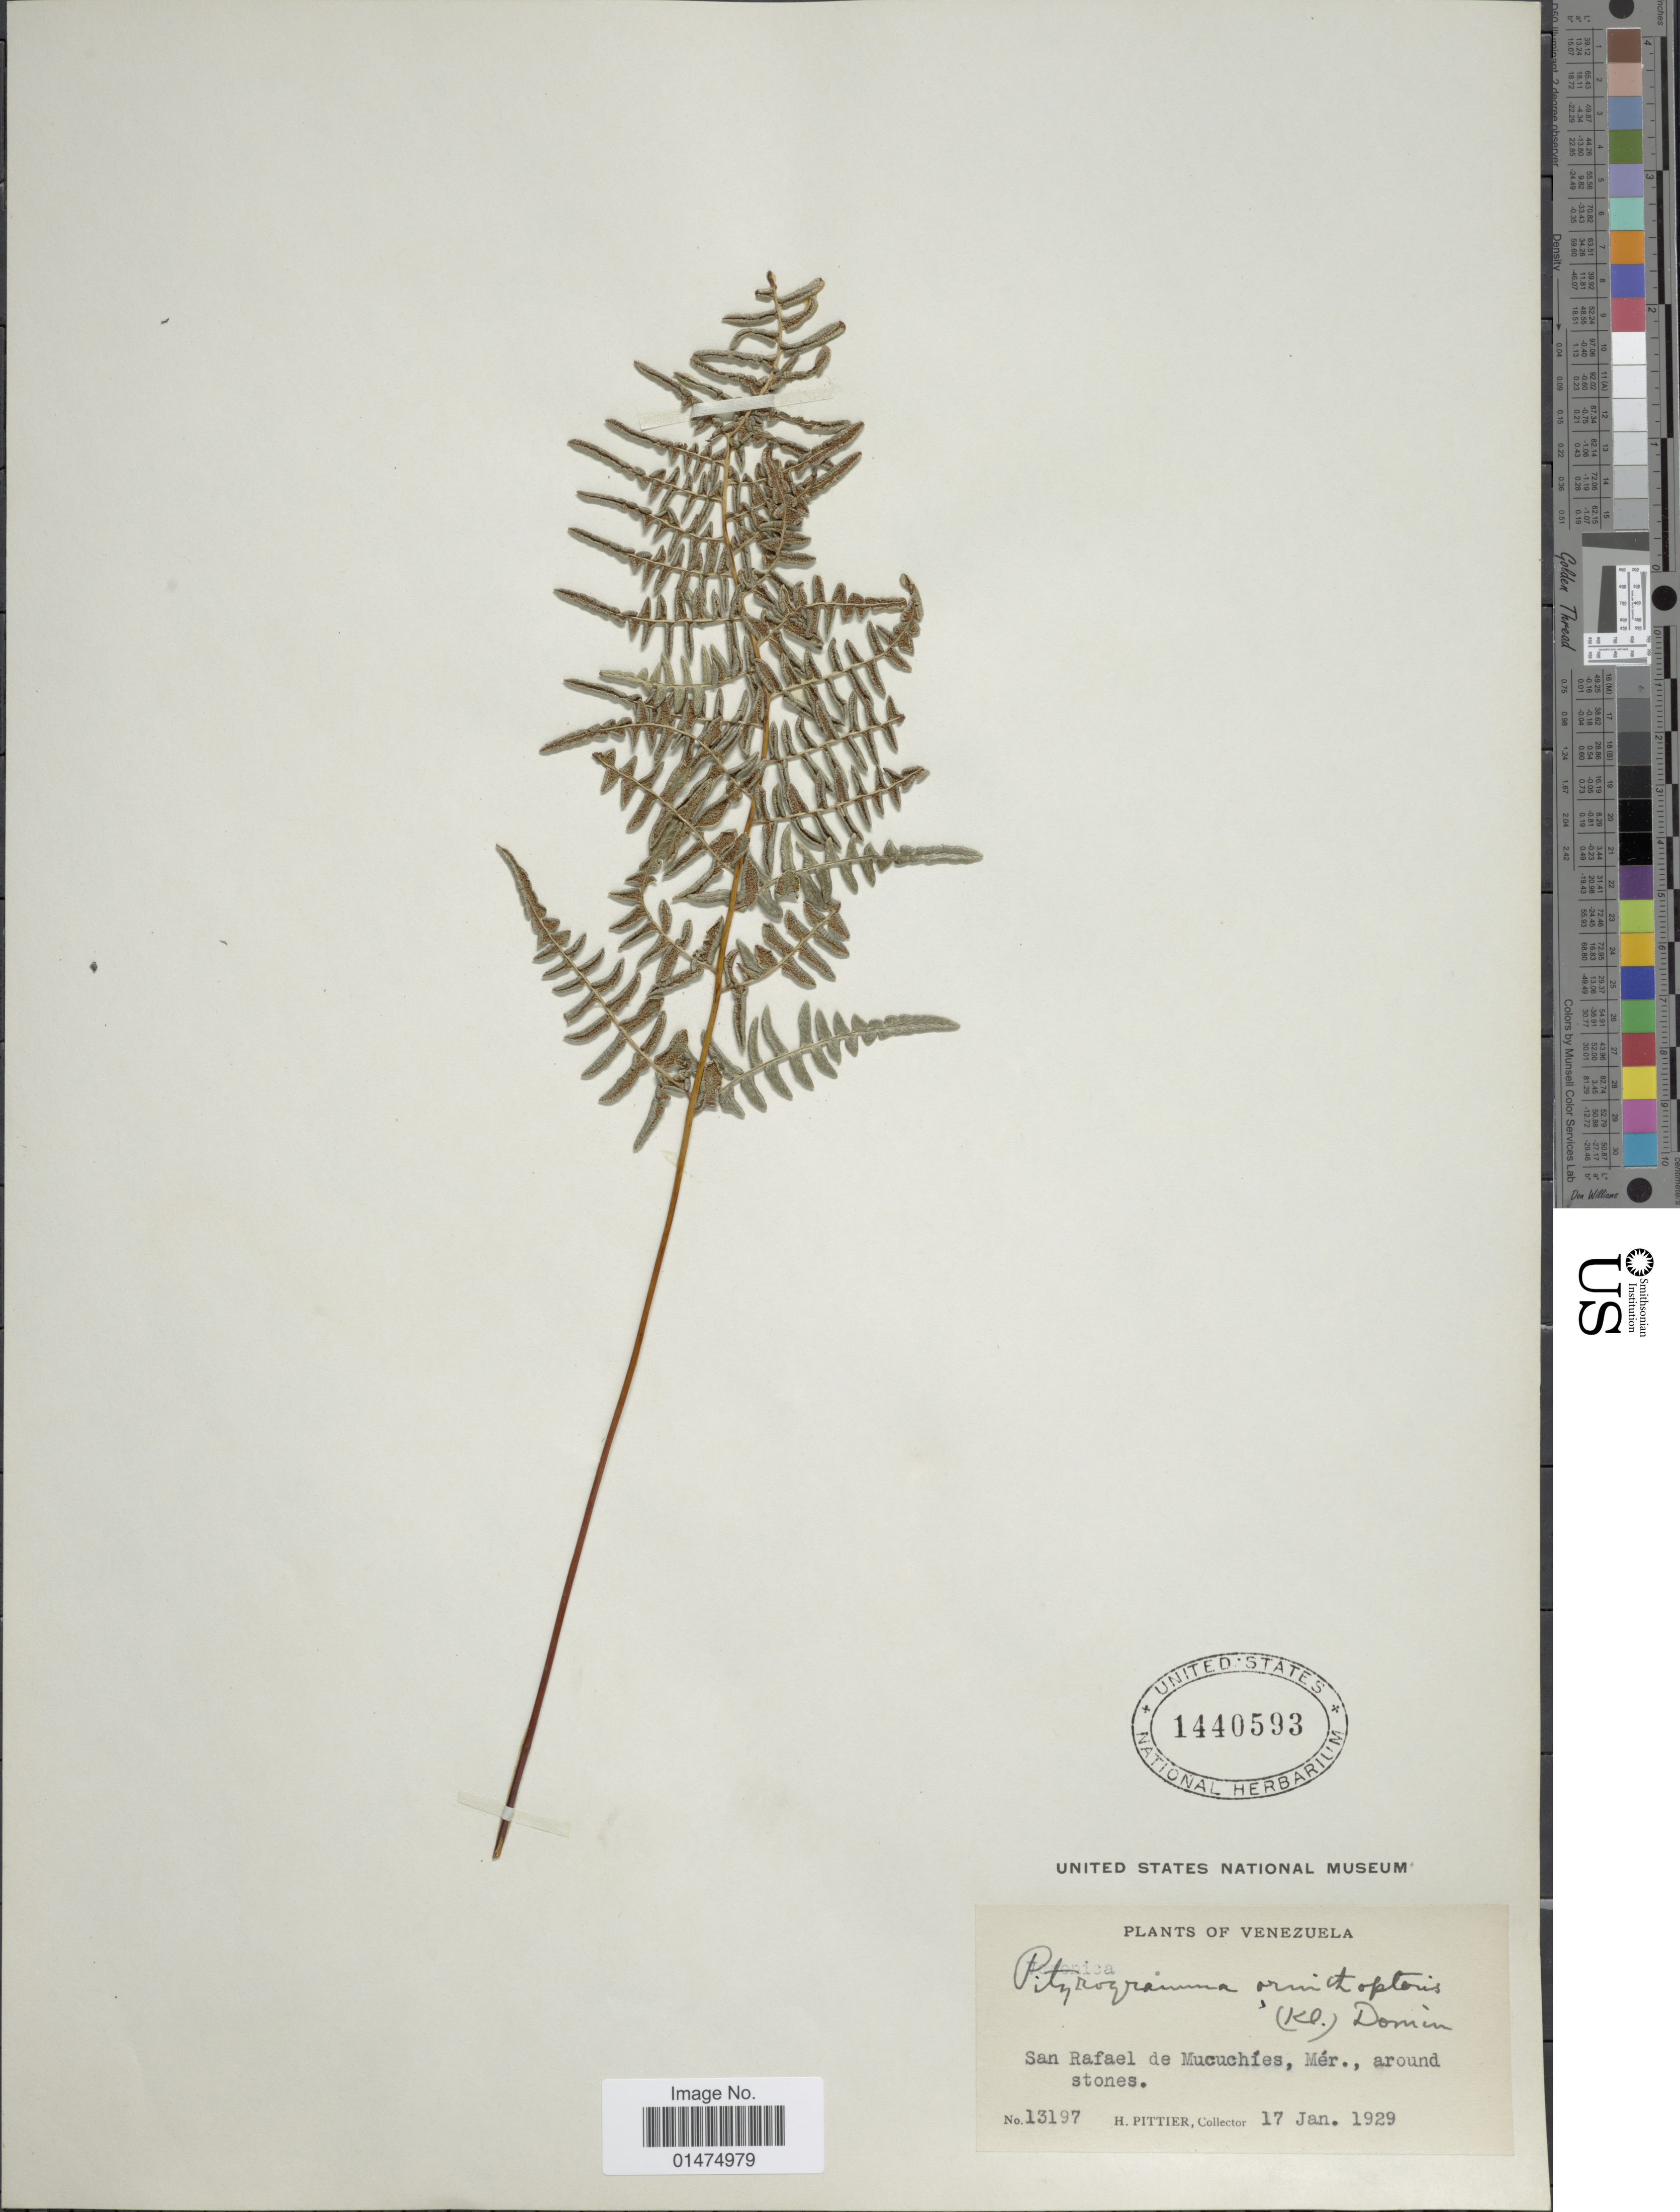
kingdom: Plantae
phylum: Tracheophyta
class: Polypodiopsida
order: Polypodiales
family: Pteridaceae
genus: Pityrogramma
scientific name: Pityrogramma chrysoconia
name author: (Desv.) Maxon ex Domin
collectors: H. F. Pittier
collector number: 13197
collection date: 1929-01-17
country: Venezuela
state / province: Mérida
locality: Venezuela, Sam Rafael de Mucuchies.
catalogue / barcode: US 1440593